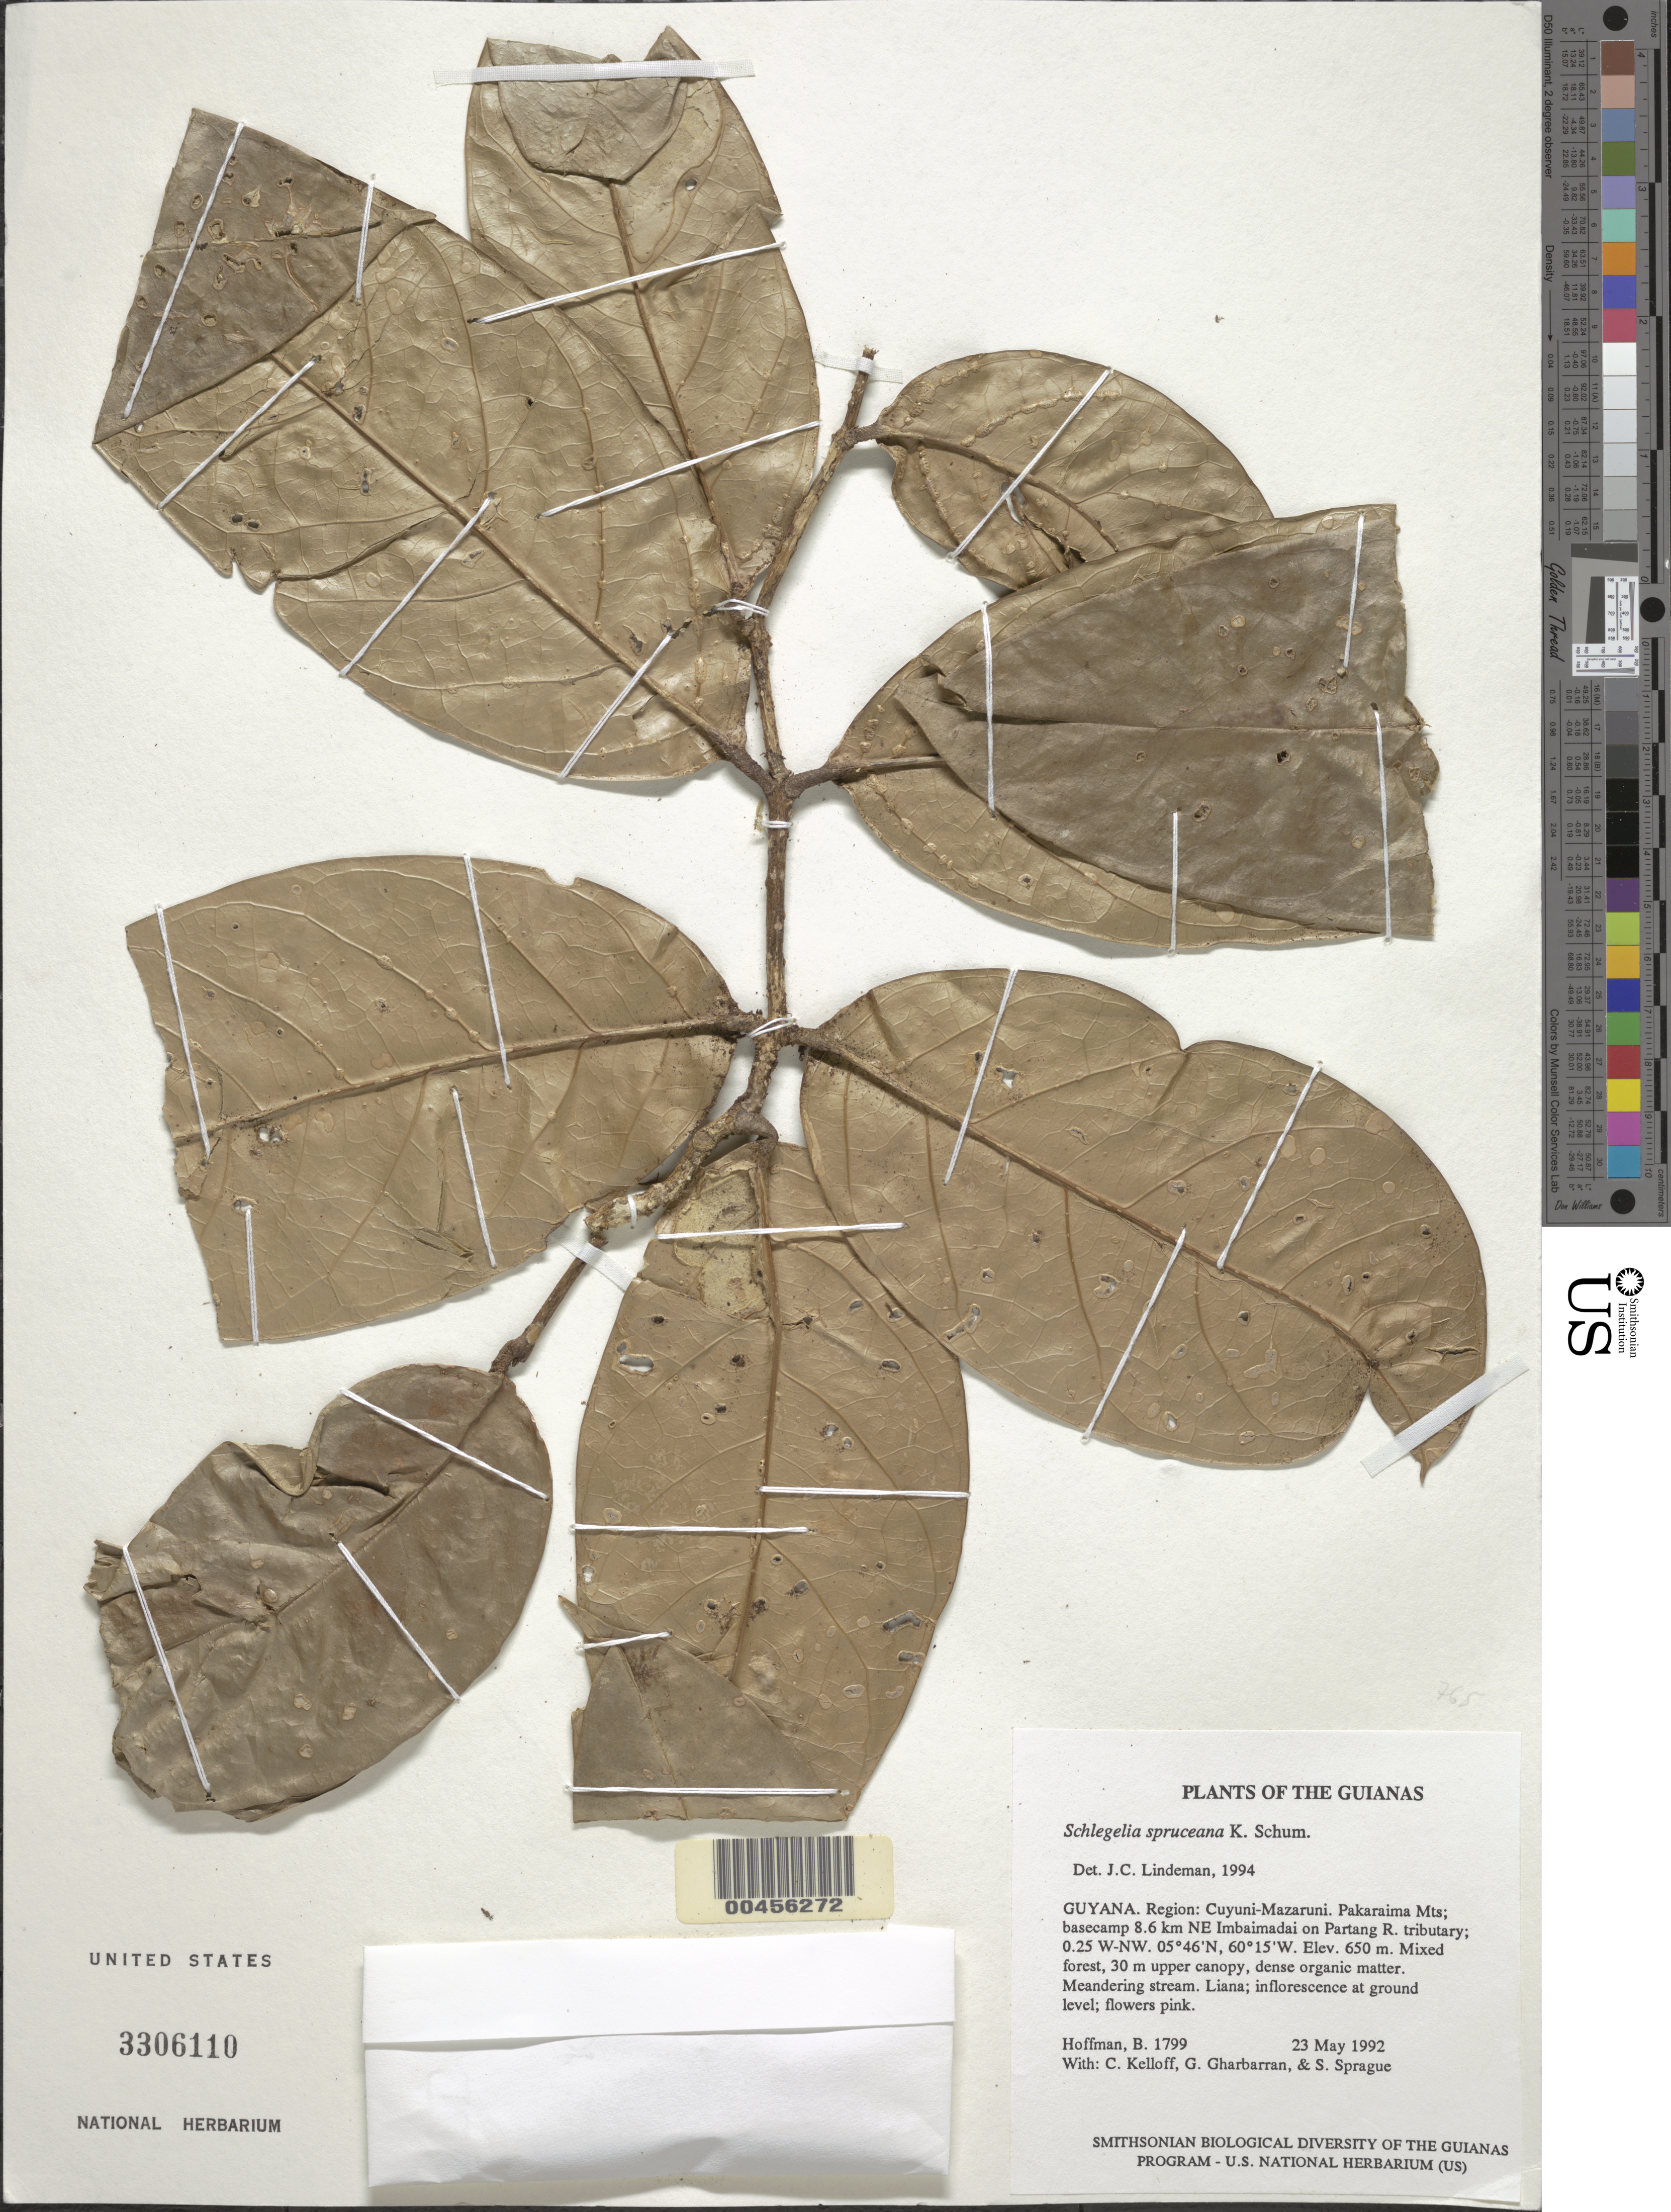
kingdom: Plantae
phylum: Tracheophyta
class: Magnoliopsida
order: Lamiales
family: Schlegeliaceae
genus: Schlegelia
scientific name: Schlegelia spruceana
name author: Bureau & K. Schum.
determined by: Lindeman, J. C.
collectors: B. Hoffman, C. L. Kelloff, G. Gharbarran & S. Sprague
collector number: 1799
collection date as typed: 23 May 1992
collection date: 1992-05-23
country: Guyana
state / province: Cuyuni-Mazaruni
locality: Pakaraima Mts; basecamp 8.6 km NE Imbaimadai on Partang River tributary; 0.25 - 0.40 km WNW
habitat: Mixed forest, 30 m upper canopy, dense organic matter. Meandering stream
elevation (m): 650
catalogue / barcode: US 3306110